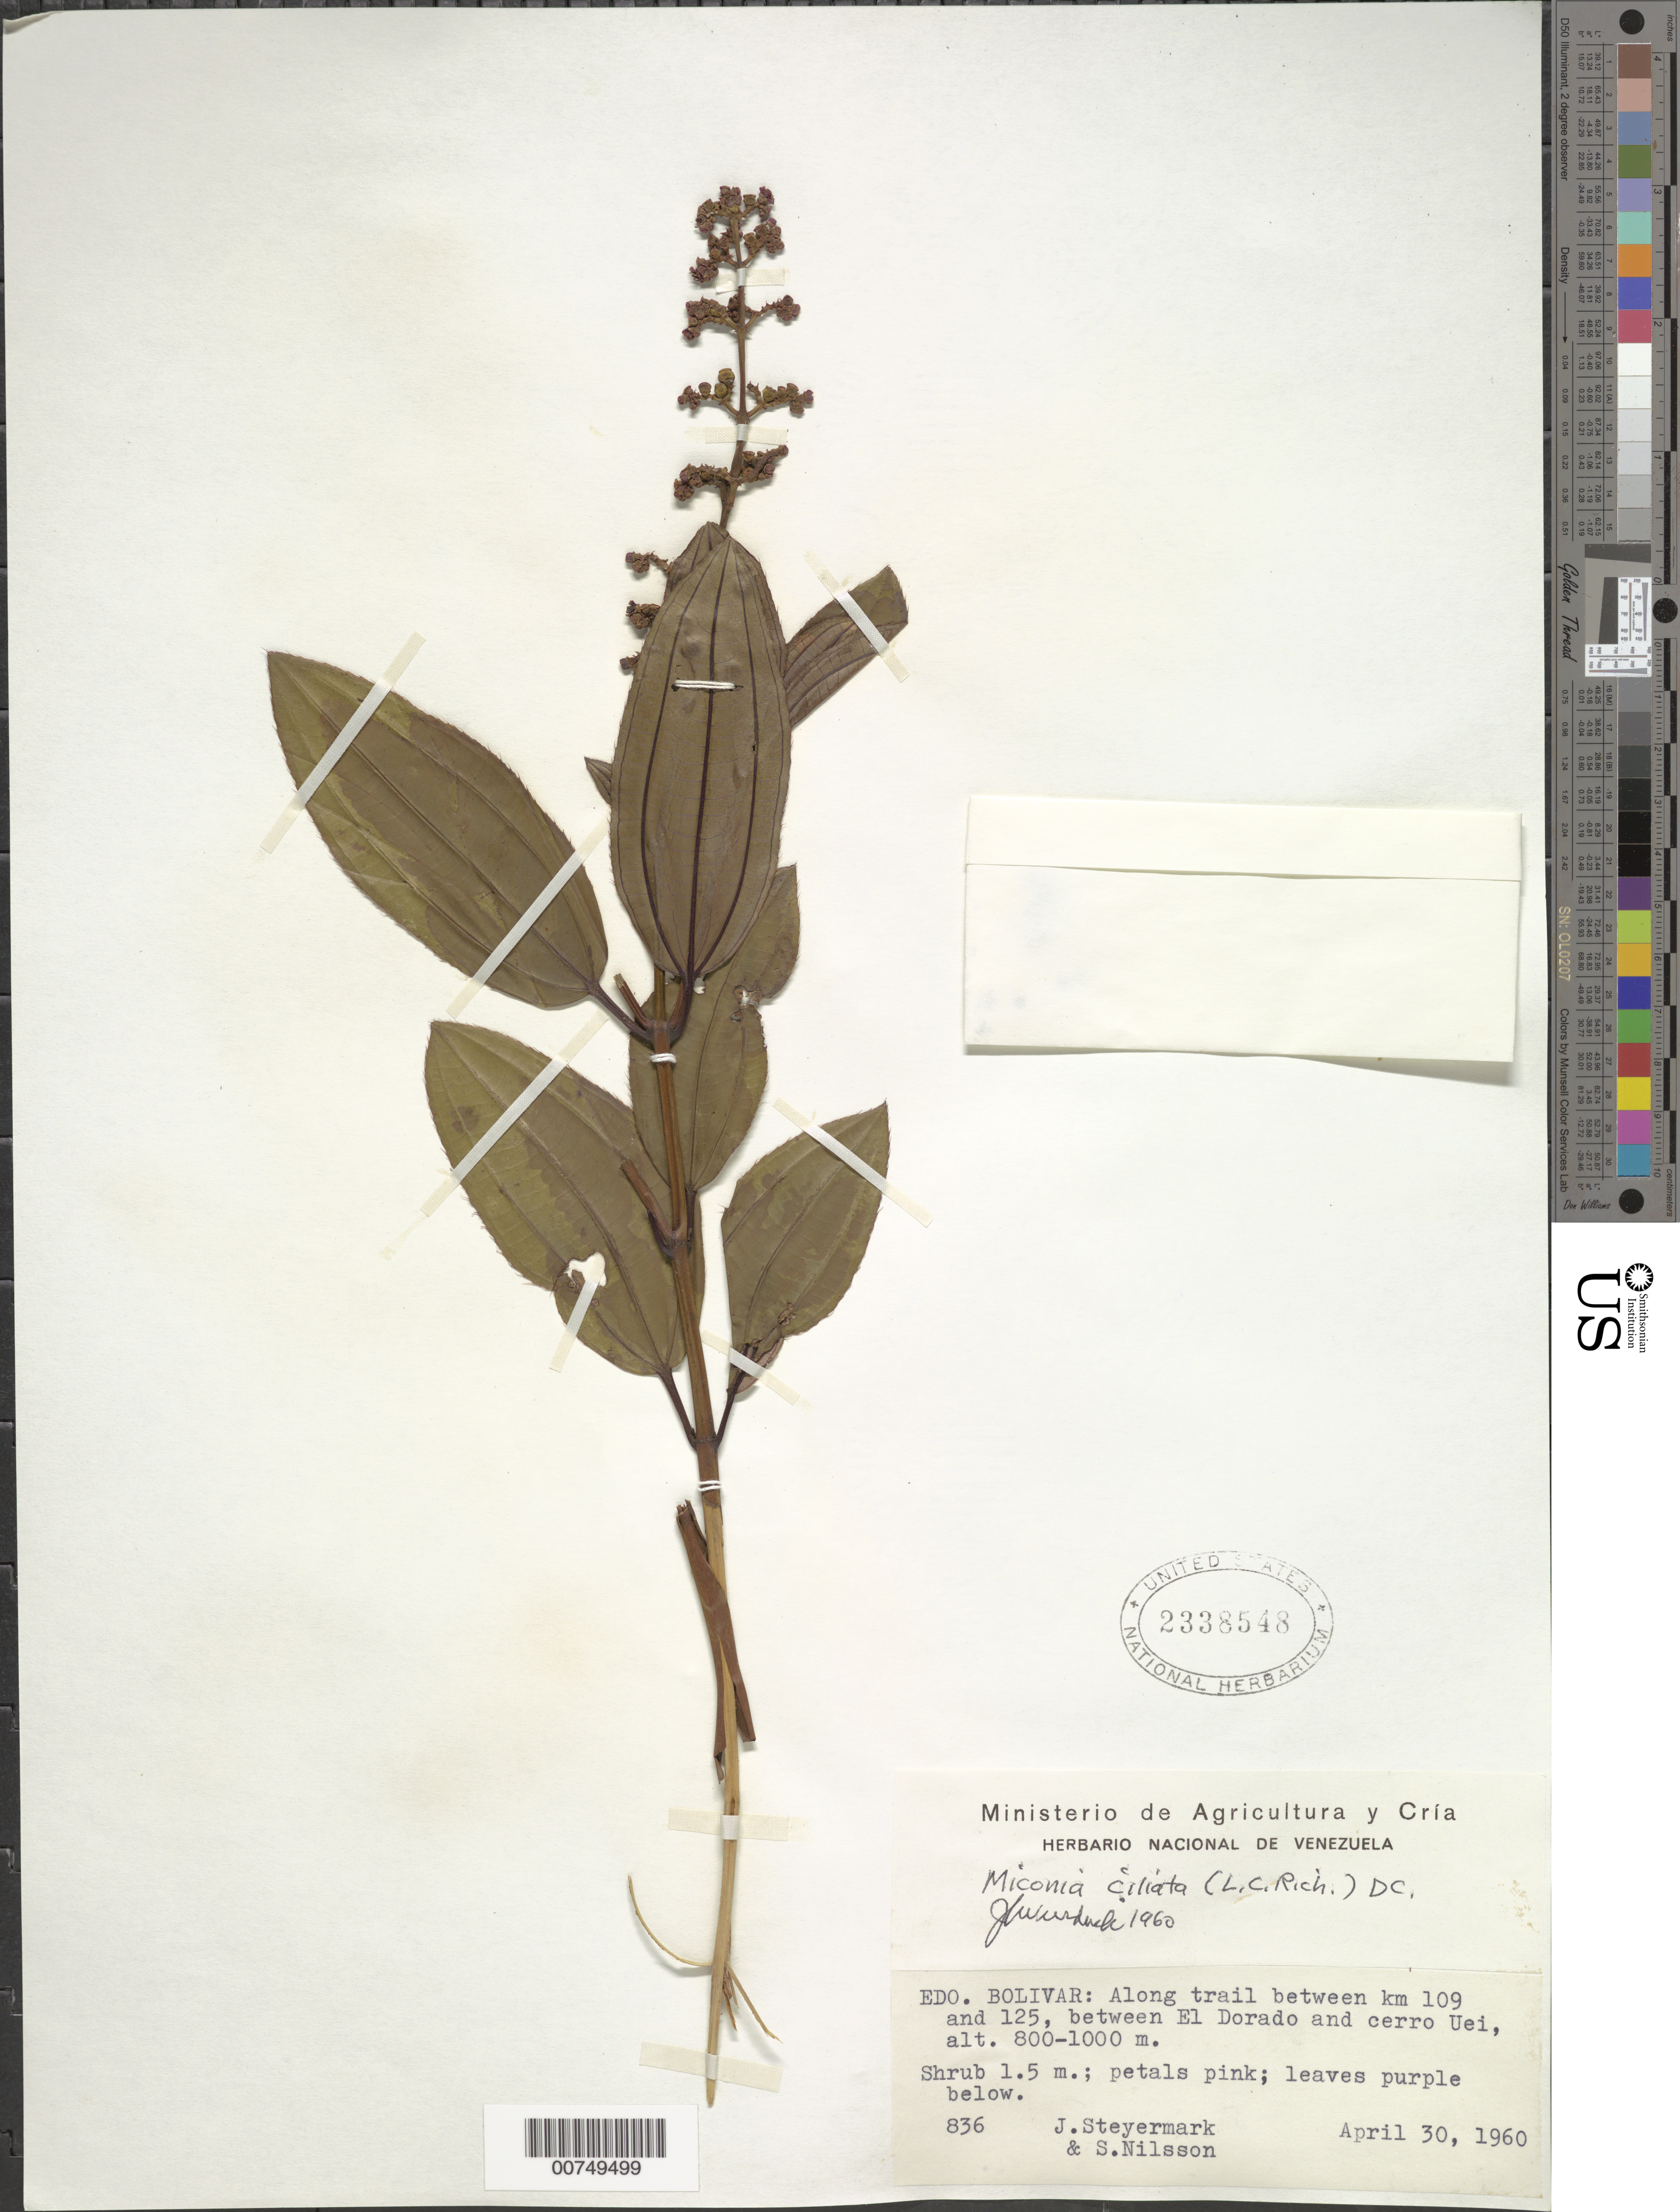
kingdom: Plantae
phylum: Tracheophyta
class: Magnoliopsida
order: Myrtales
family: Melastomataceae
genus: Miconia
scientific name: Miconia ciliata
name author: (Rich.) DC.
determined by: Wurdack, John J., (US), US (UNITED STATES)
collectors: J. Steyermark & S. Nilsson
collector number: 60 836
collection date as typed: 30-Apr-60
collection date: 1960-04-30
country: Venezuela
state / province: Bolívar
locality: El Dorado to Cerro Uei, km 109-125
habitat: Along trail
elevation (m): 800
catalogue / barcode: US 2338548